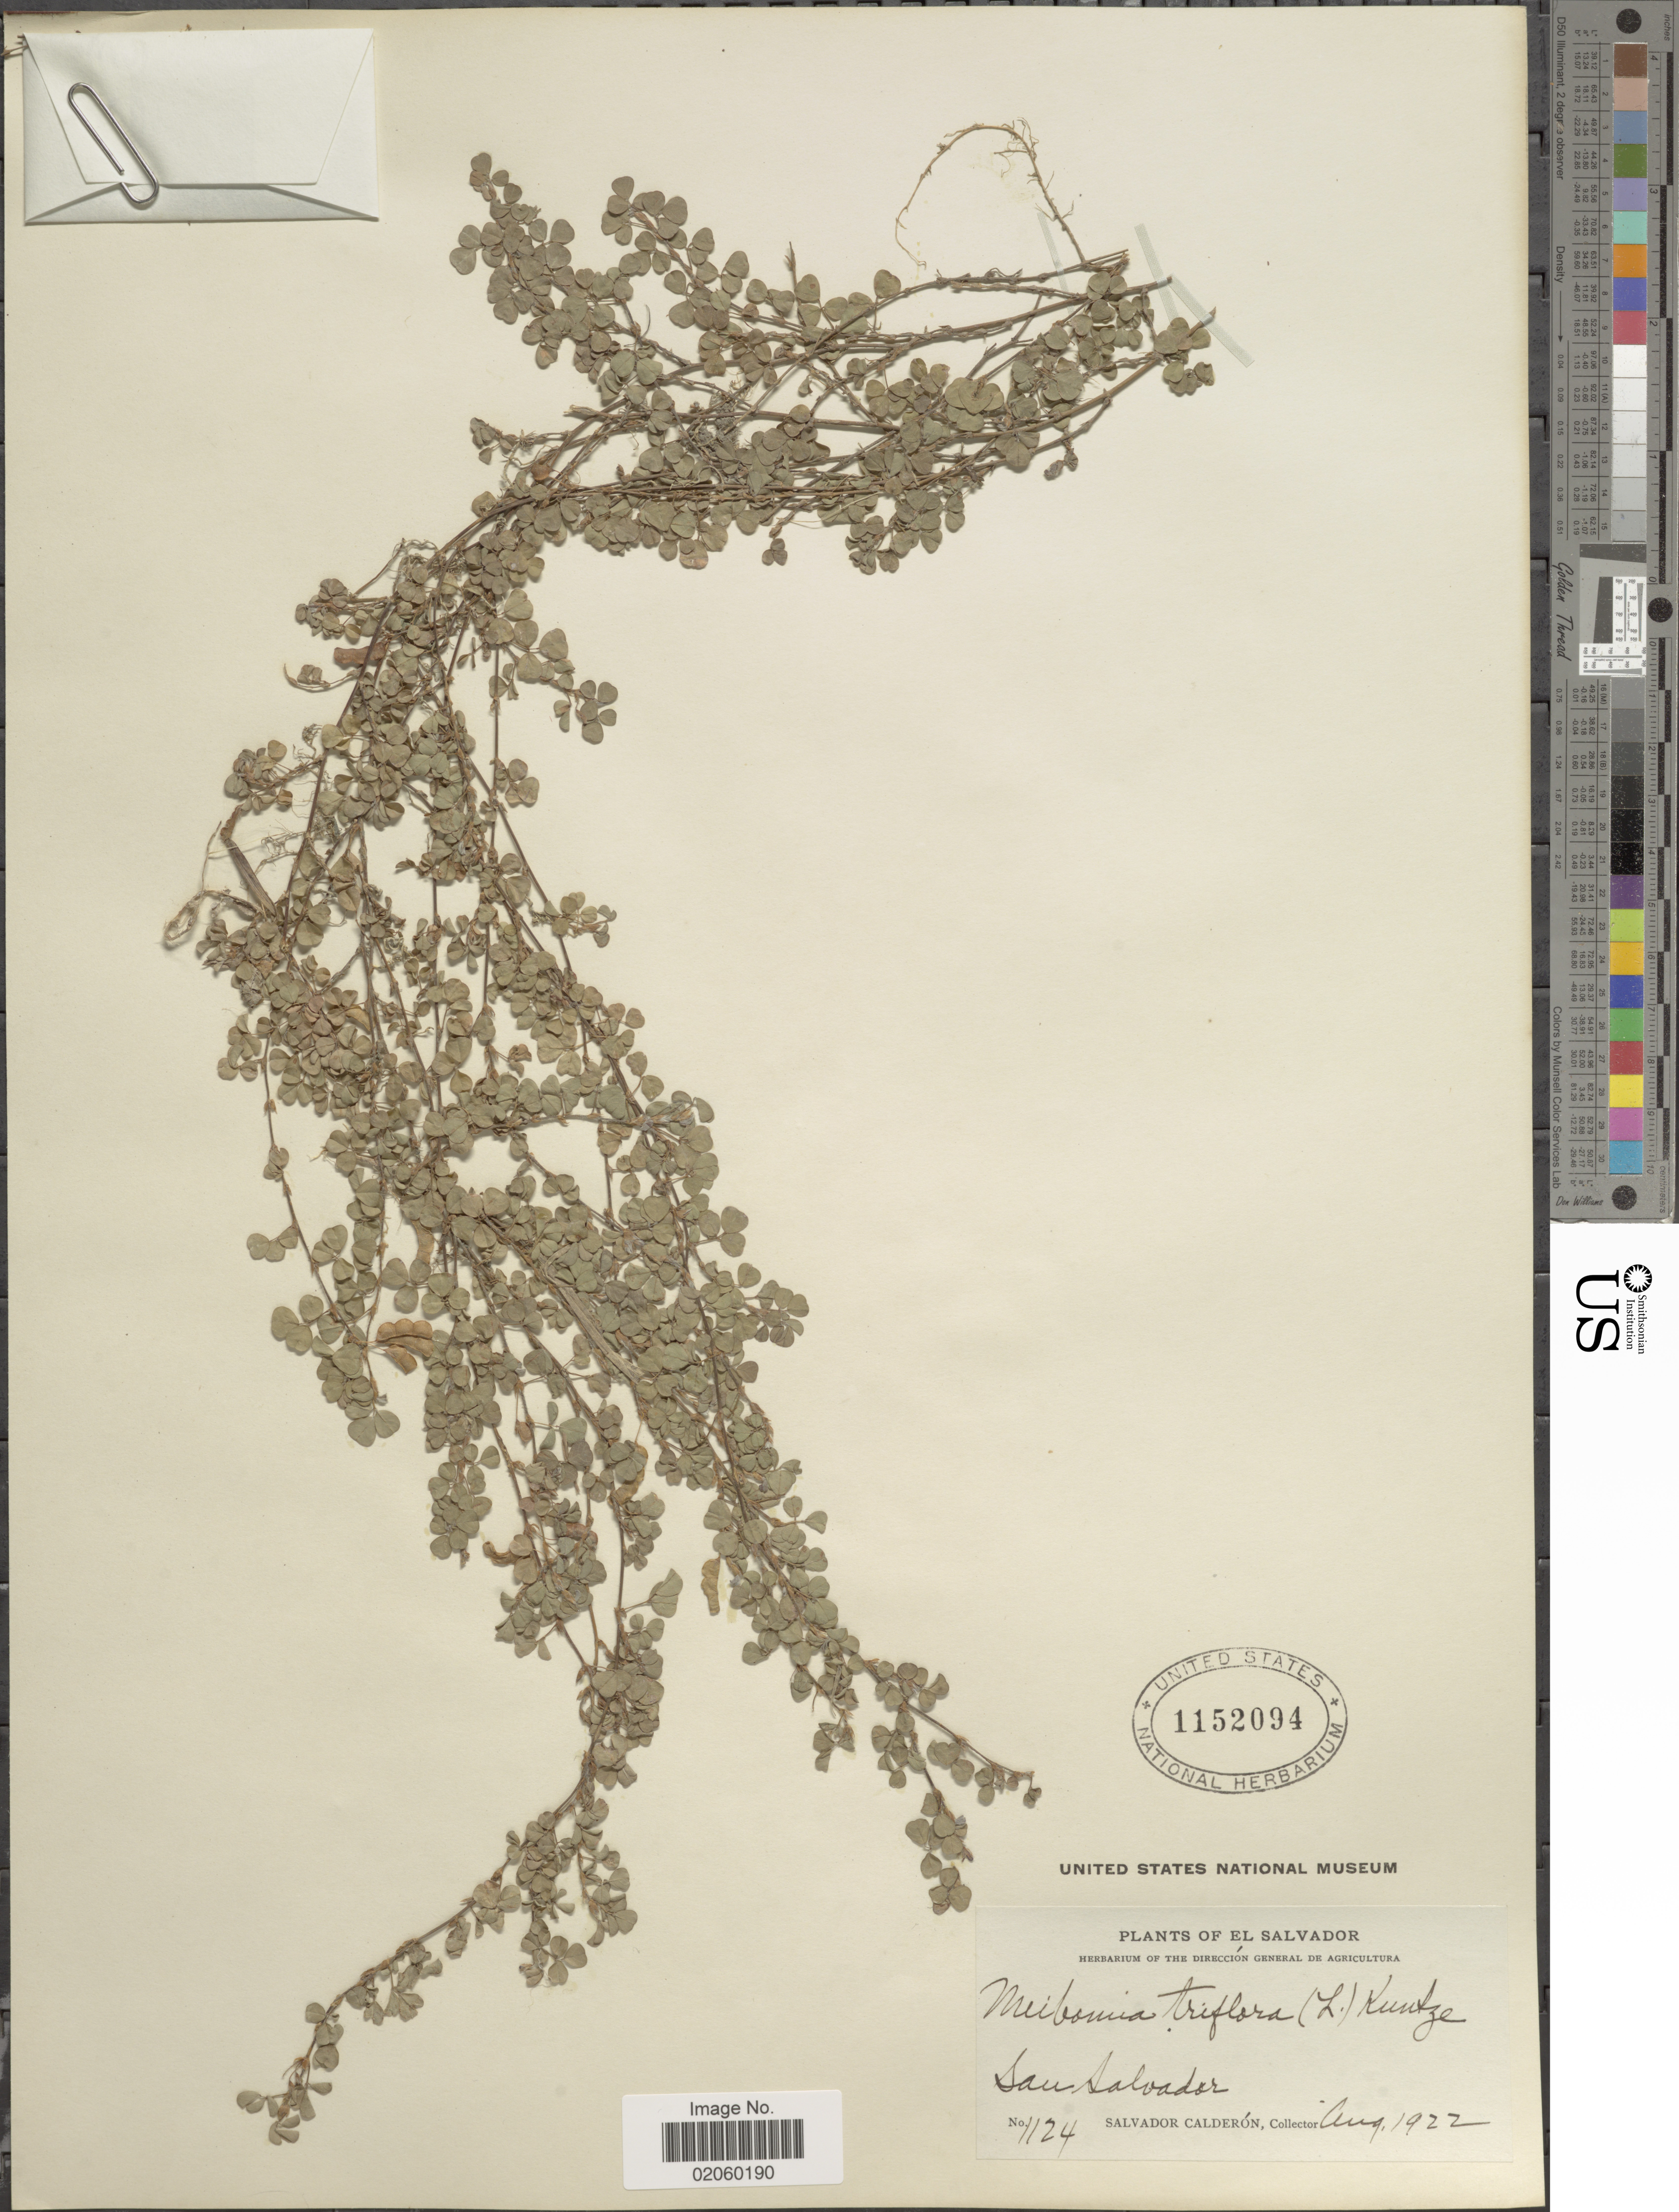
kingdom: Plantae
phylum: Tracheophyta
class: Magnoliopsida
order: Fabales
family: Fabaceae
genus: Grona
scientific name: Grona triflora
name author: (L.) H. Ohashi & K. Ohashi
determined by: Strong, Mark T., (BOT), Smithsonian Institution - National Museum of Natural History (UNITED STATES)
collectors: S. Calderón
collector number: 1124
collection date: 1922-08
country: El Salvador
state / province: San Salvador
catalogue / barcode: US 1152094